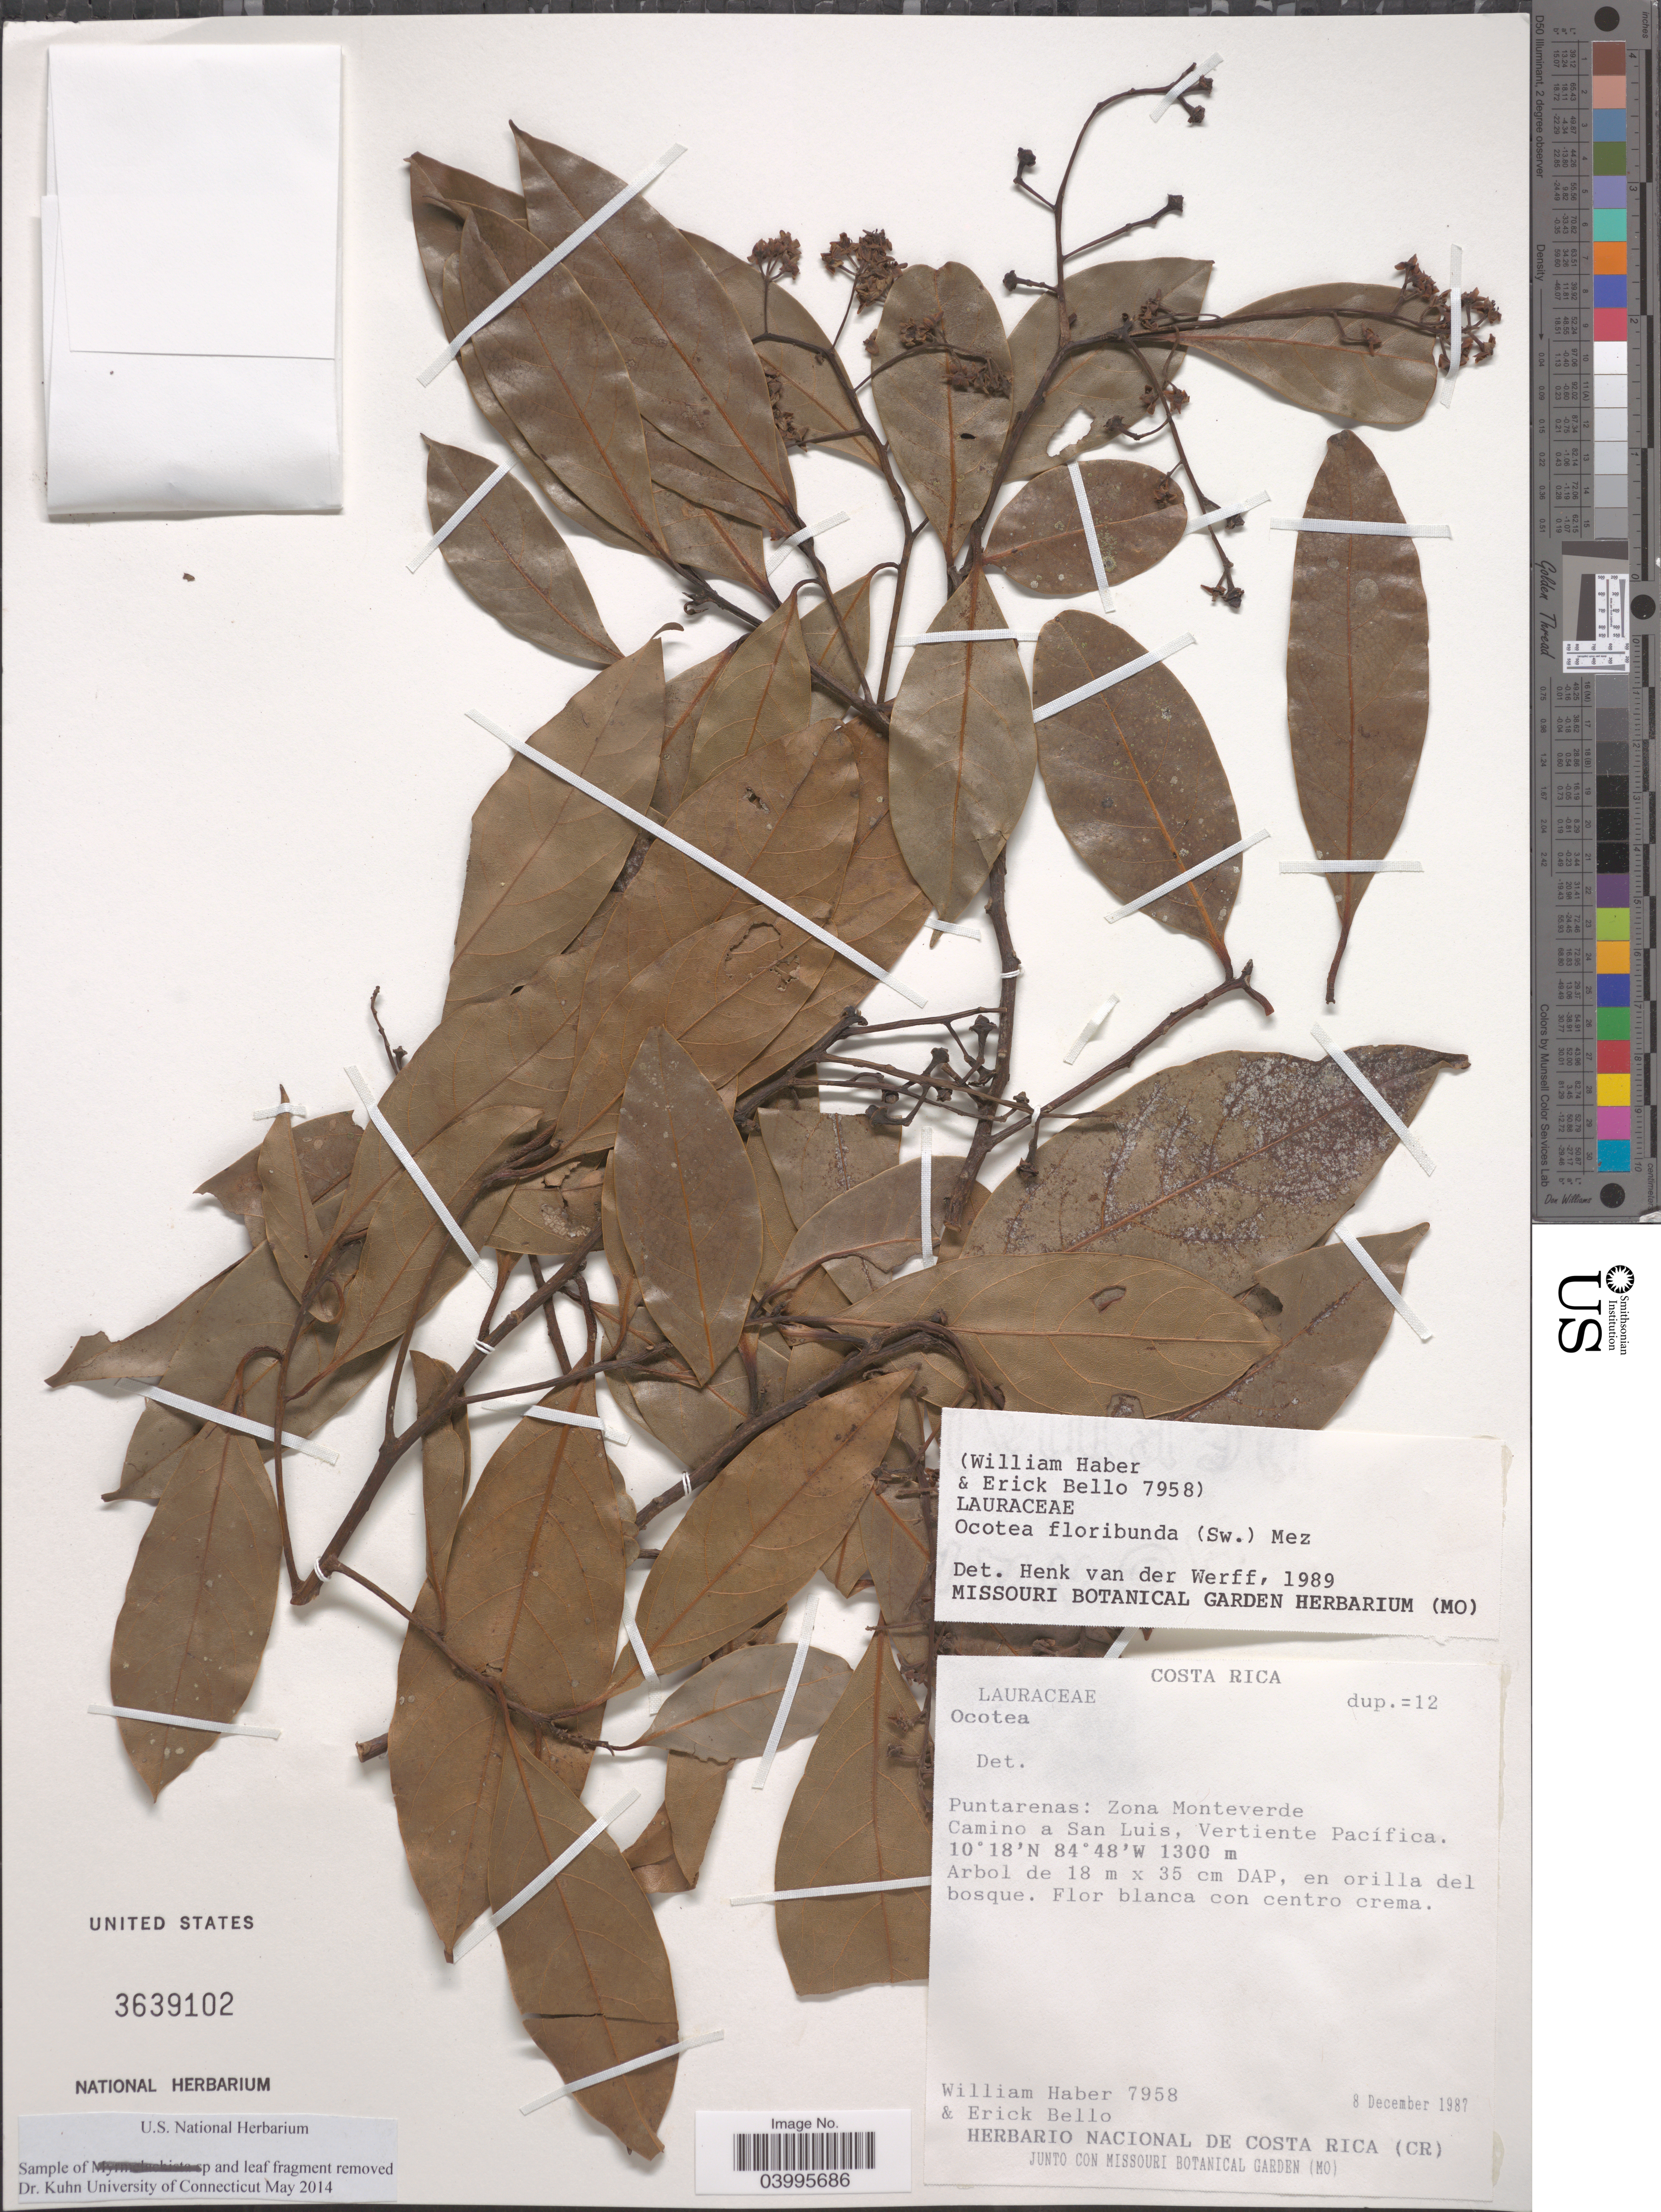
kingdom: Plantae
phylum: Tracheophyta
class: Magnoliopsida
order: Laurales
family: Lauraceae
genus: Ocotea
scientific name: Ocotea floribunda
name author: (Sw.) Mez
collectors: W. Haber & E. Bello C.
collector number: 7958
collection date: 1987-12-08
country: Costa Rica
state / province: Puntarenas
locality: Zona Monteverde. Camino a San Luis, Vertiente Pacífica.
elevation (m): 1300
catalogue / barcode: US 3639102